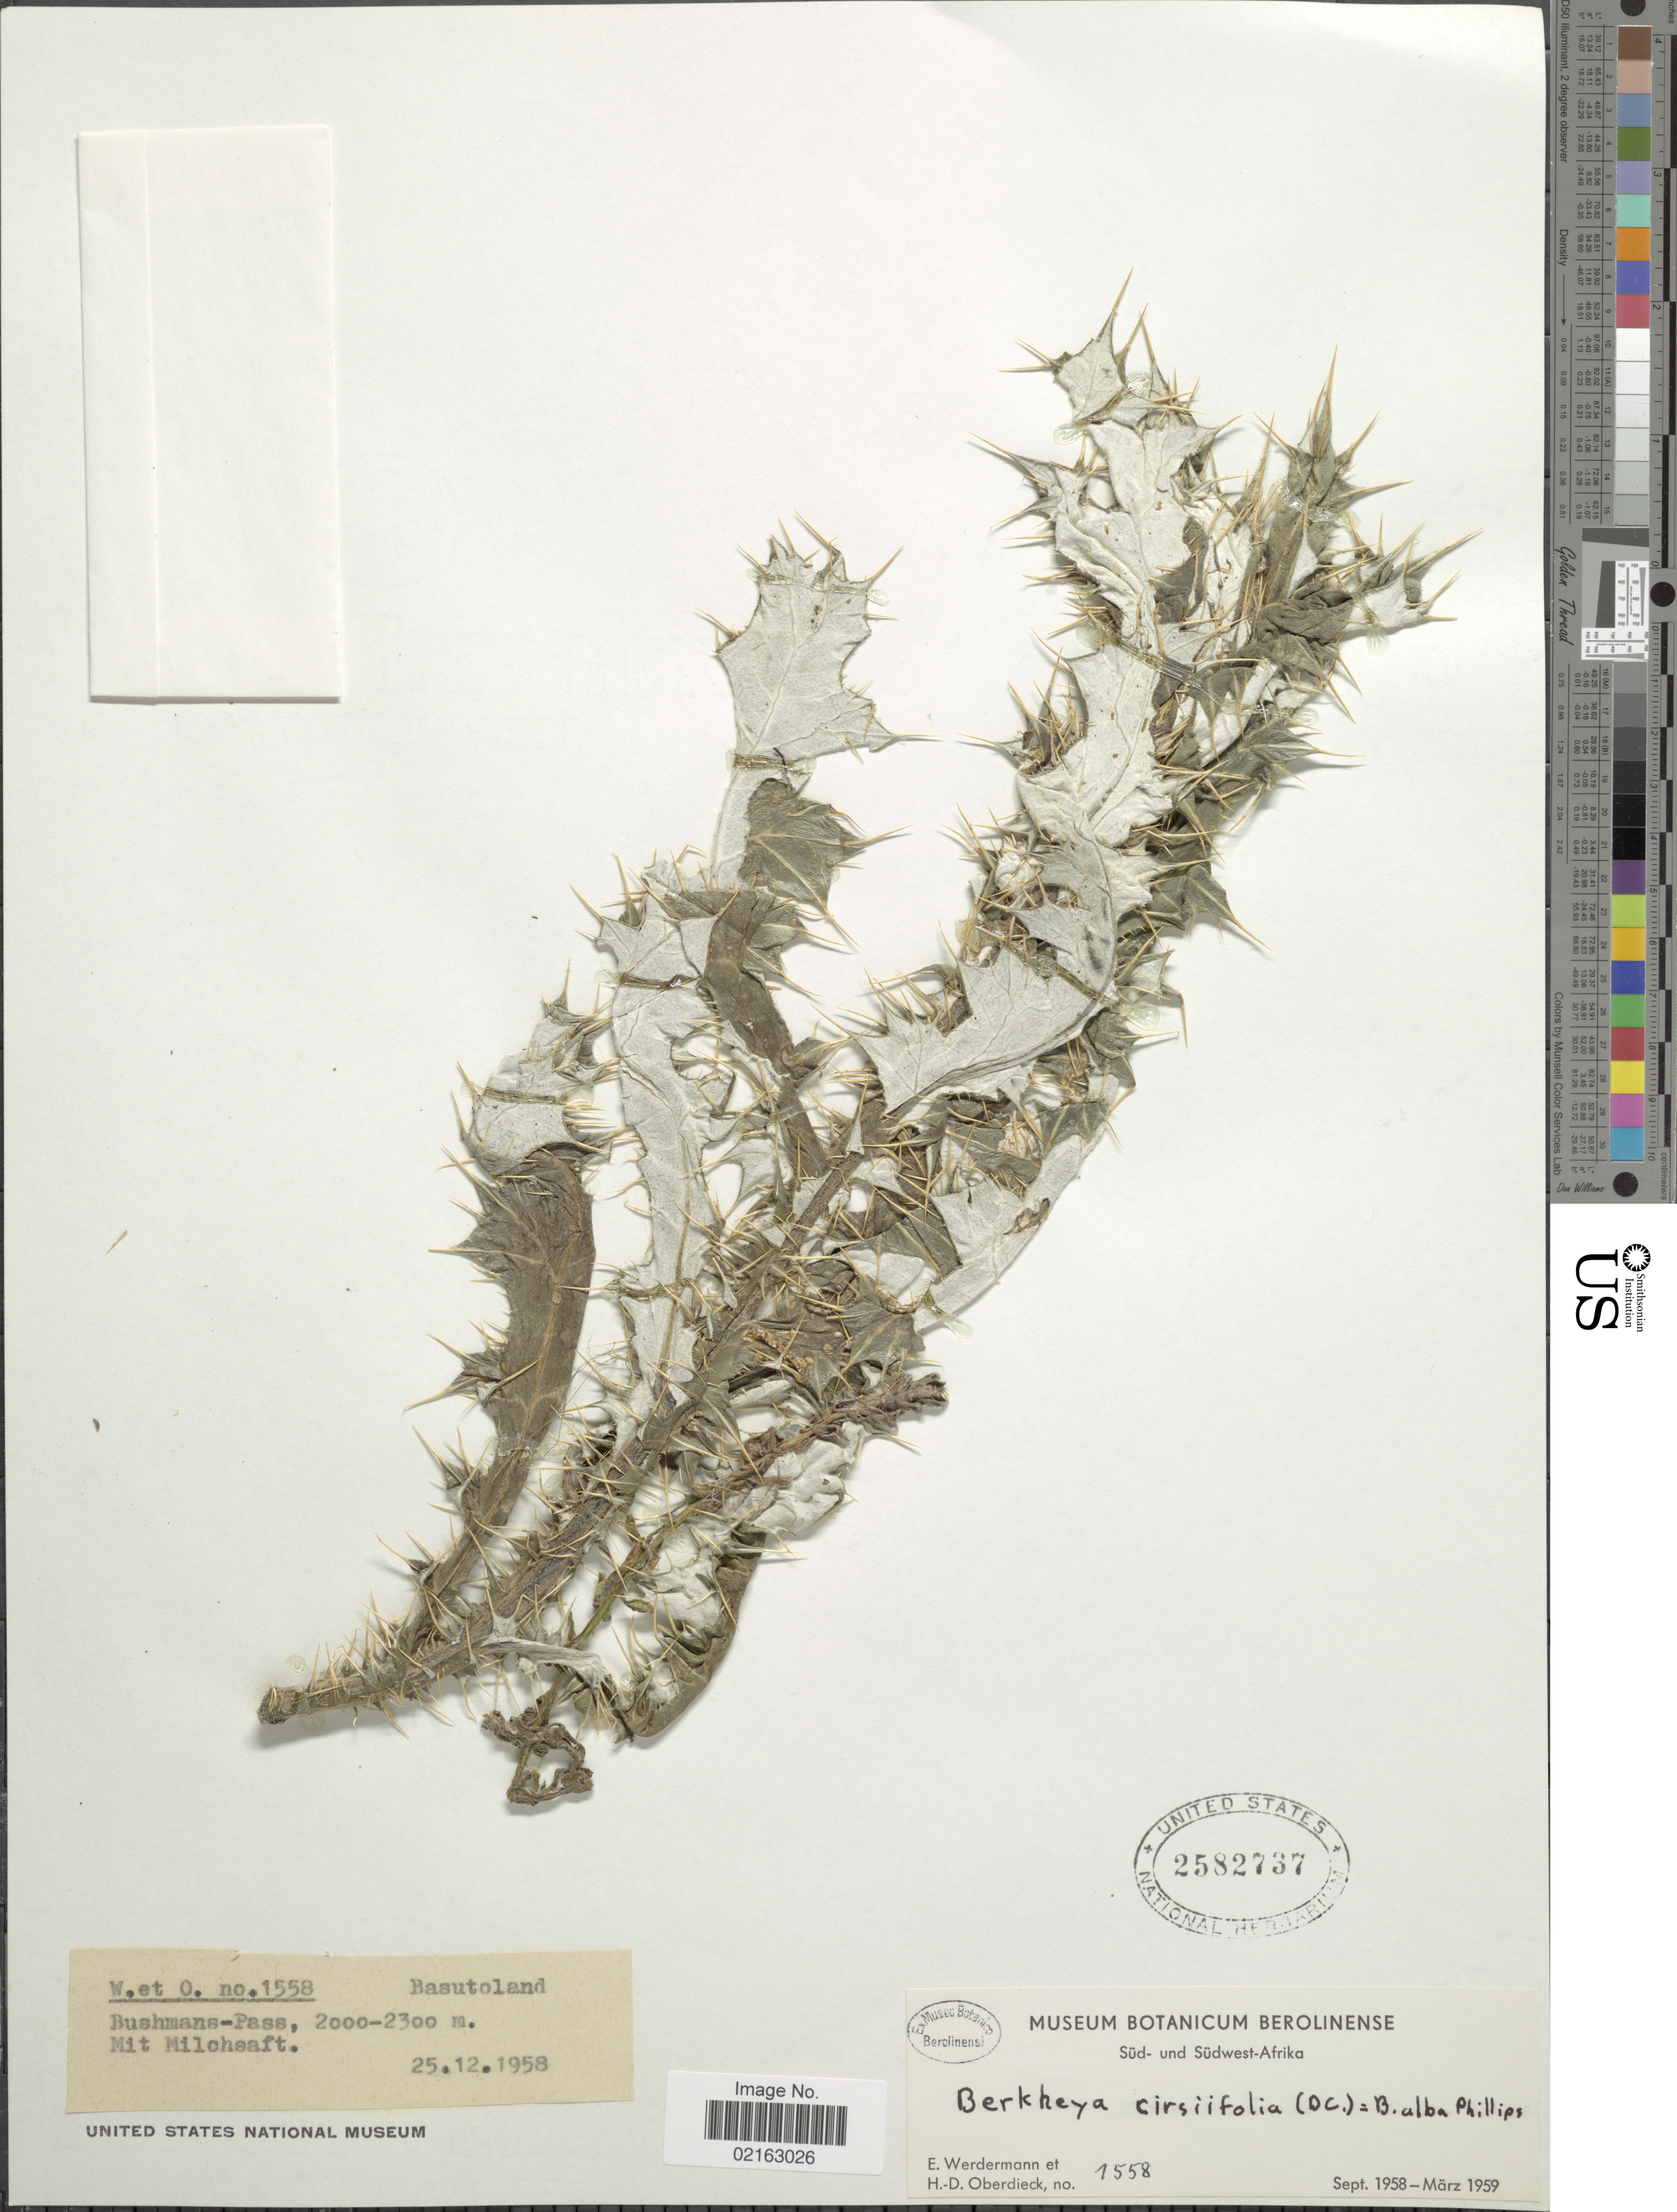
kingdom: Plantae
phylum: Tracheophyta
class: Magnoliopsida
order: Asterales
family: Asteraceae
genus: Berkheya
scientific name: Berkheya cirsiifolia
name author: (DC.) Roessler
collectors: E. Werdermann & H. Oberdieck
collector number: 1558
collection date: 1958-12-25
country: South Africa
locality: Süd- und Südwest-Africa. Basutoland. Bushmans-Pass. Mit Milchsaft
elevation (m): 2000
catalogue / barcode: US 2582737